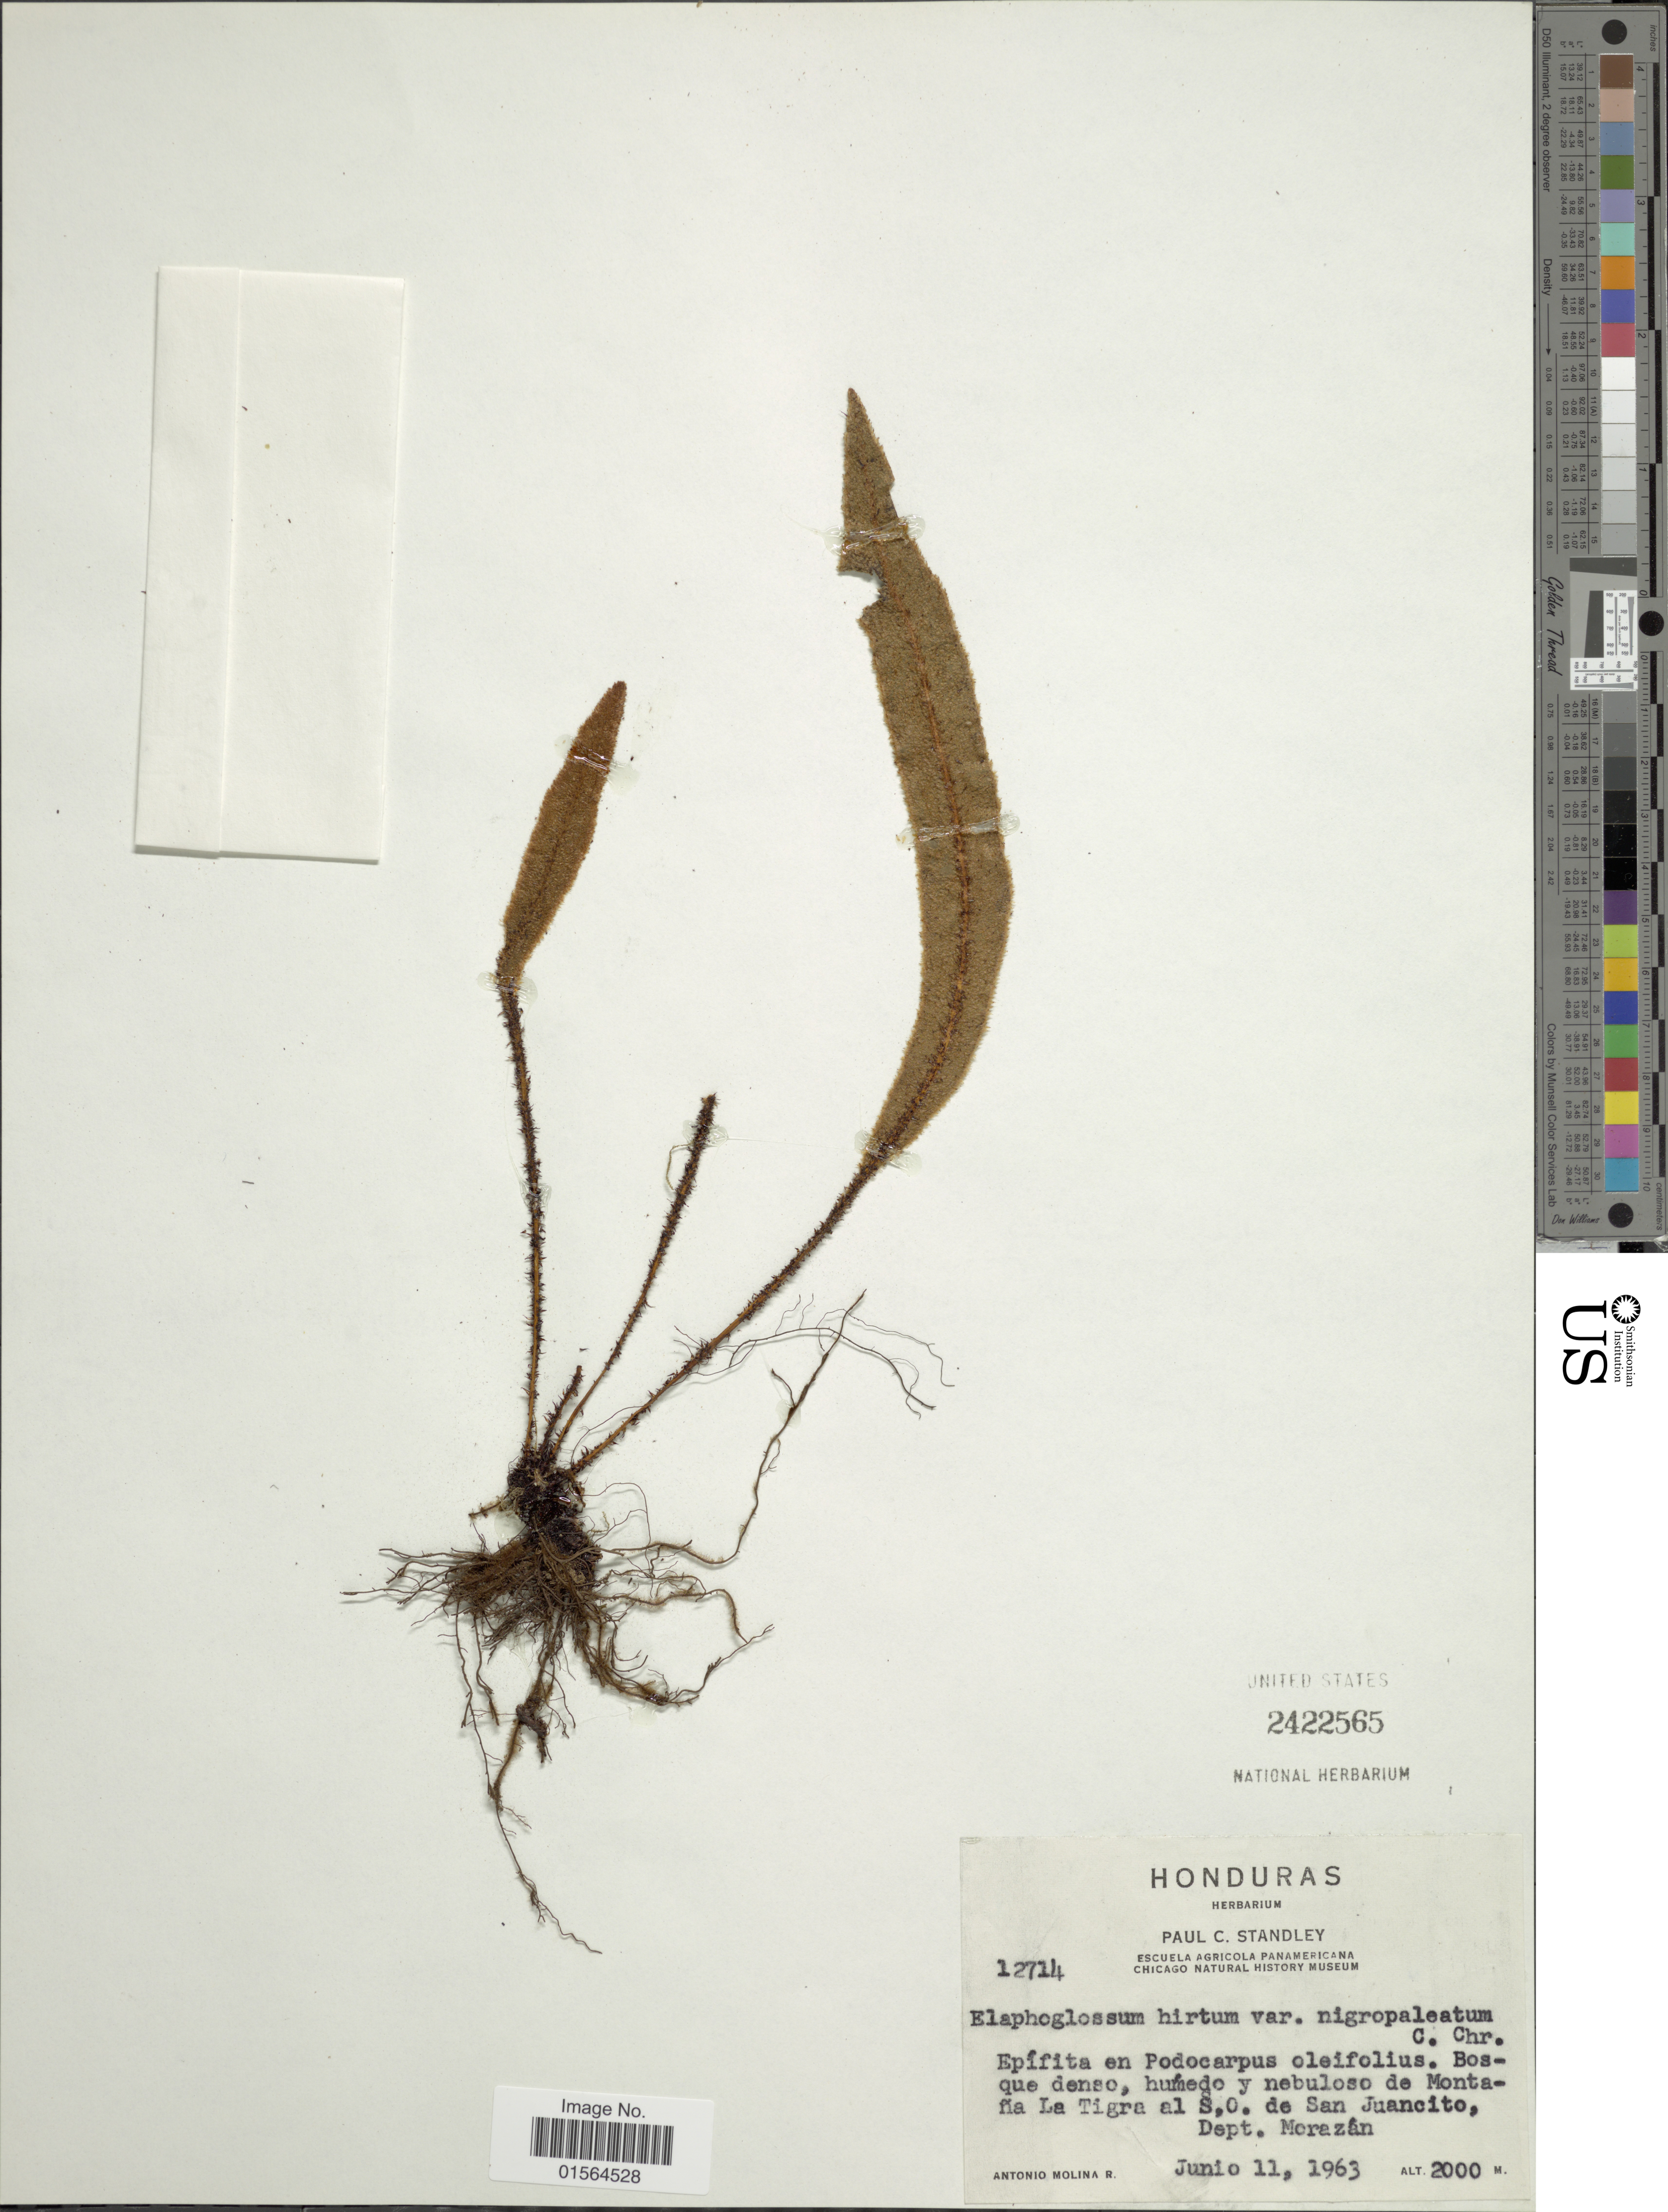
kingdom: Plantae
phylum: Tracheophyta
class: Polypodiopsida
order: Polypodiales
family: Dryopteridaceae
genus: Elaphoglossum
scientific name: Elaphoglossum paleaceum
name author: (Hook. & Grev.) Sledge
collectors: A. Molina R.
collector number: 12714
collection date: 1963-06-11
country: Honduras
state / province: Fco. Morazán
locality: Humedo y nebuloso de Montana La Tigra al S. O. de San Juancito, Dept. Morazan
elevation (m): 2000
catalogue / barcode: US 2422565